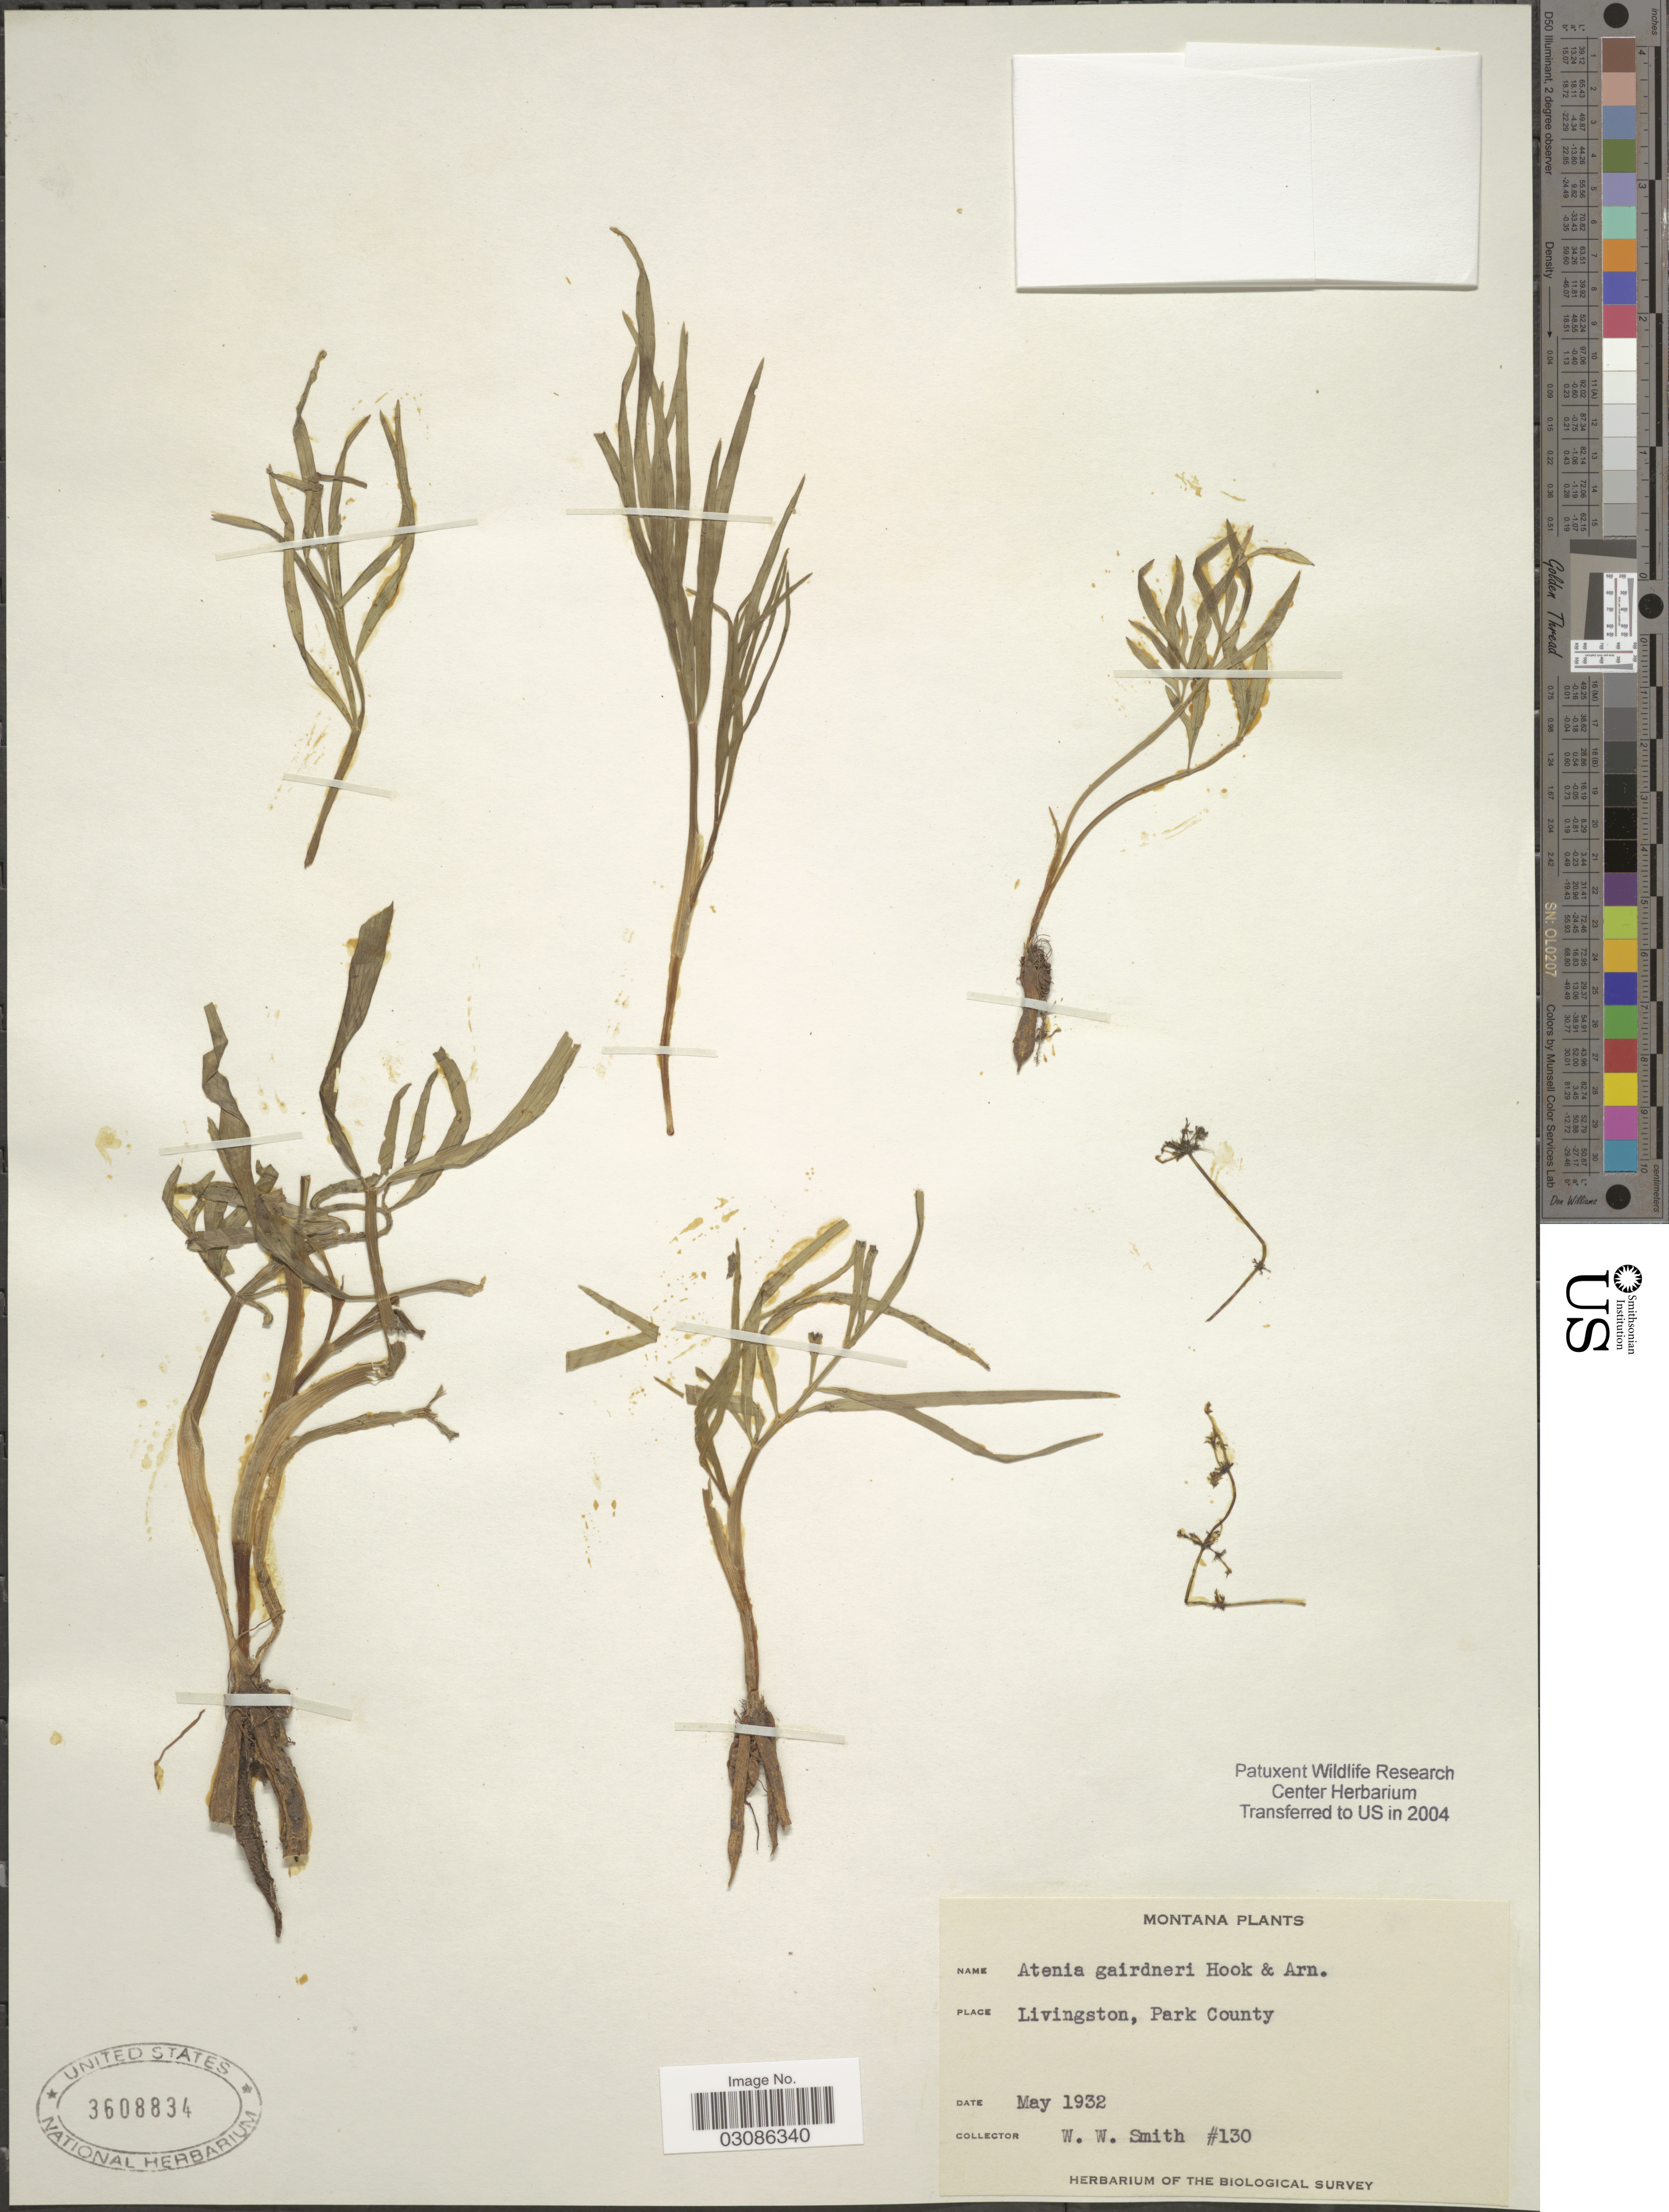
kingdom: Plantae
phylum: Tracheophyta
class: Magnoliopsida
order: Apiales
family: Apiaceae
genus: Perideridia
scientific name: Perideridia gairdneri subsp. gairdneri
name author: (Hook. & Arn.) Mathias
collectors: W. W. Smith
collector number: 130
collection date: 1932-05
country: United States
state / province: Montana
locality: Livington, Park County.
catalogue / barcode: US 3608834